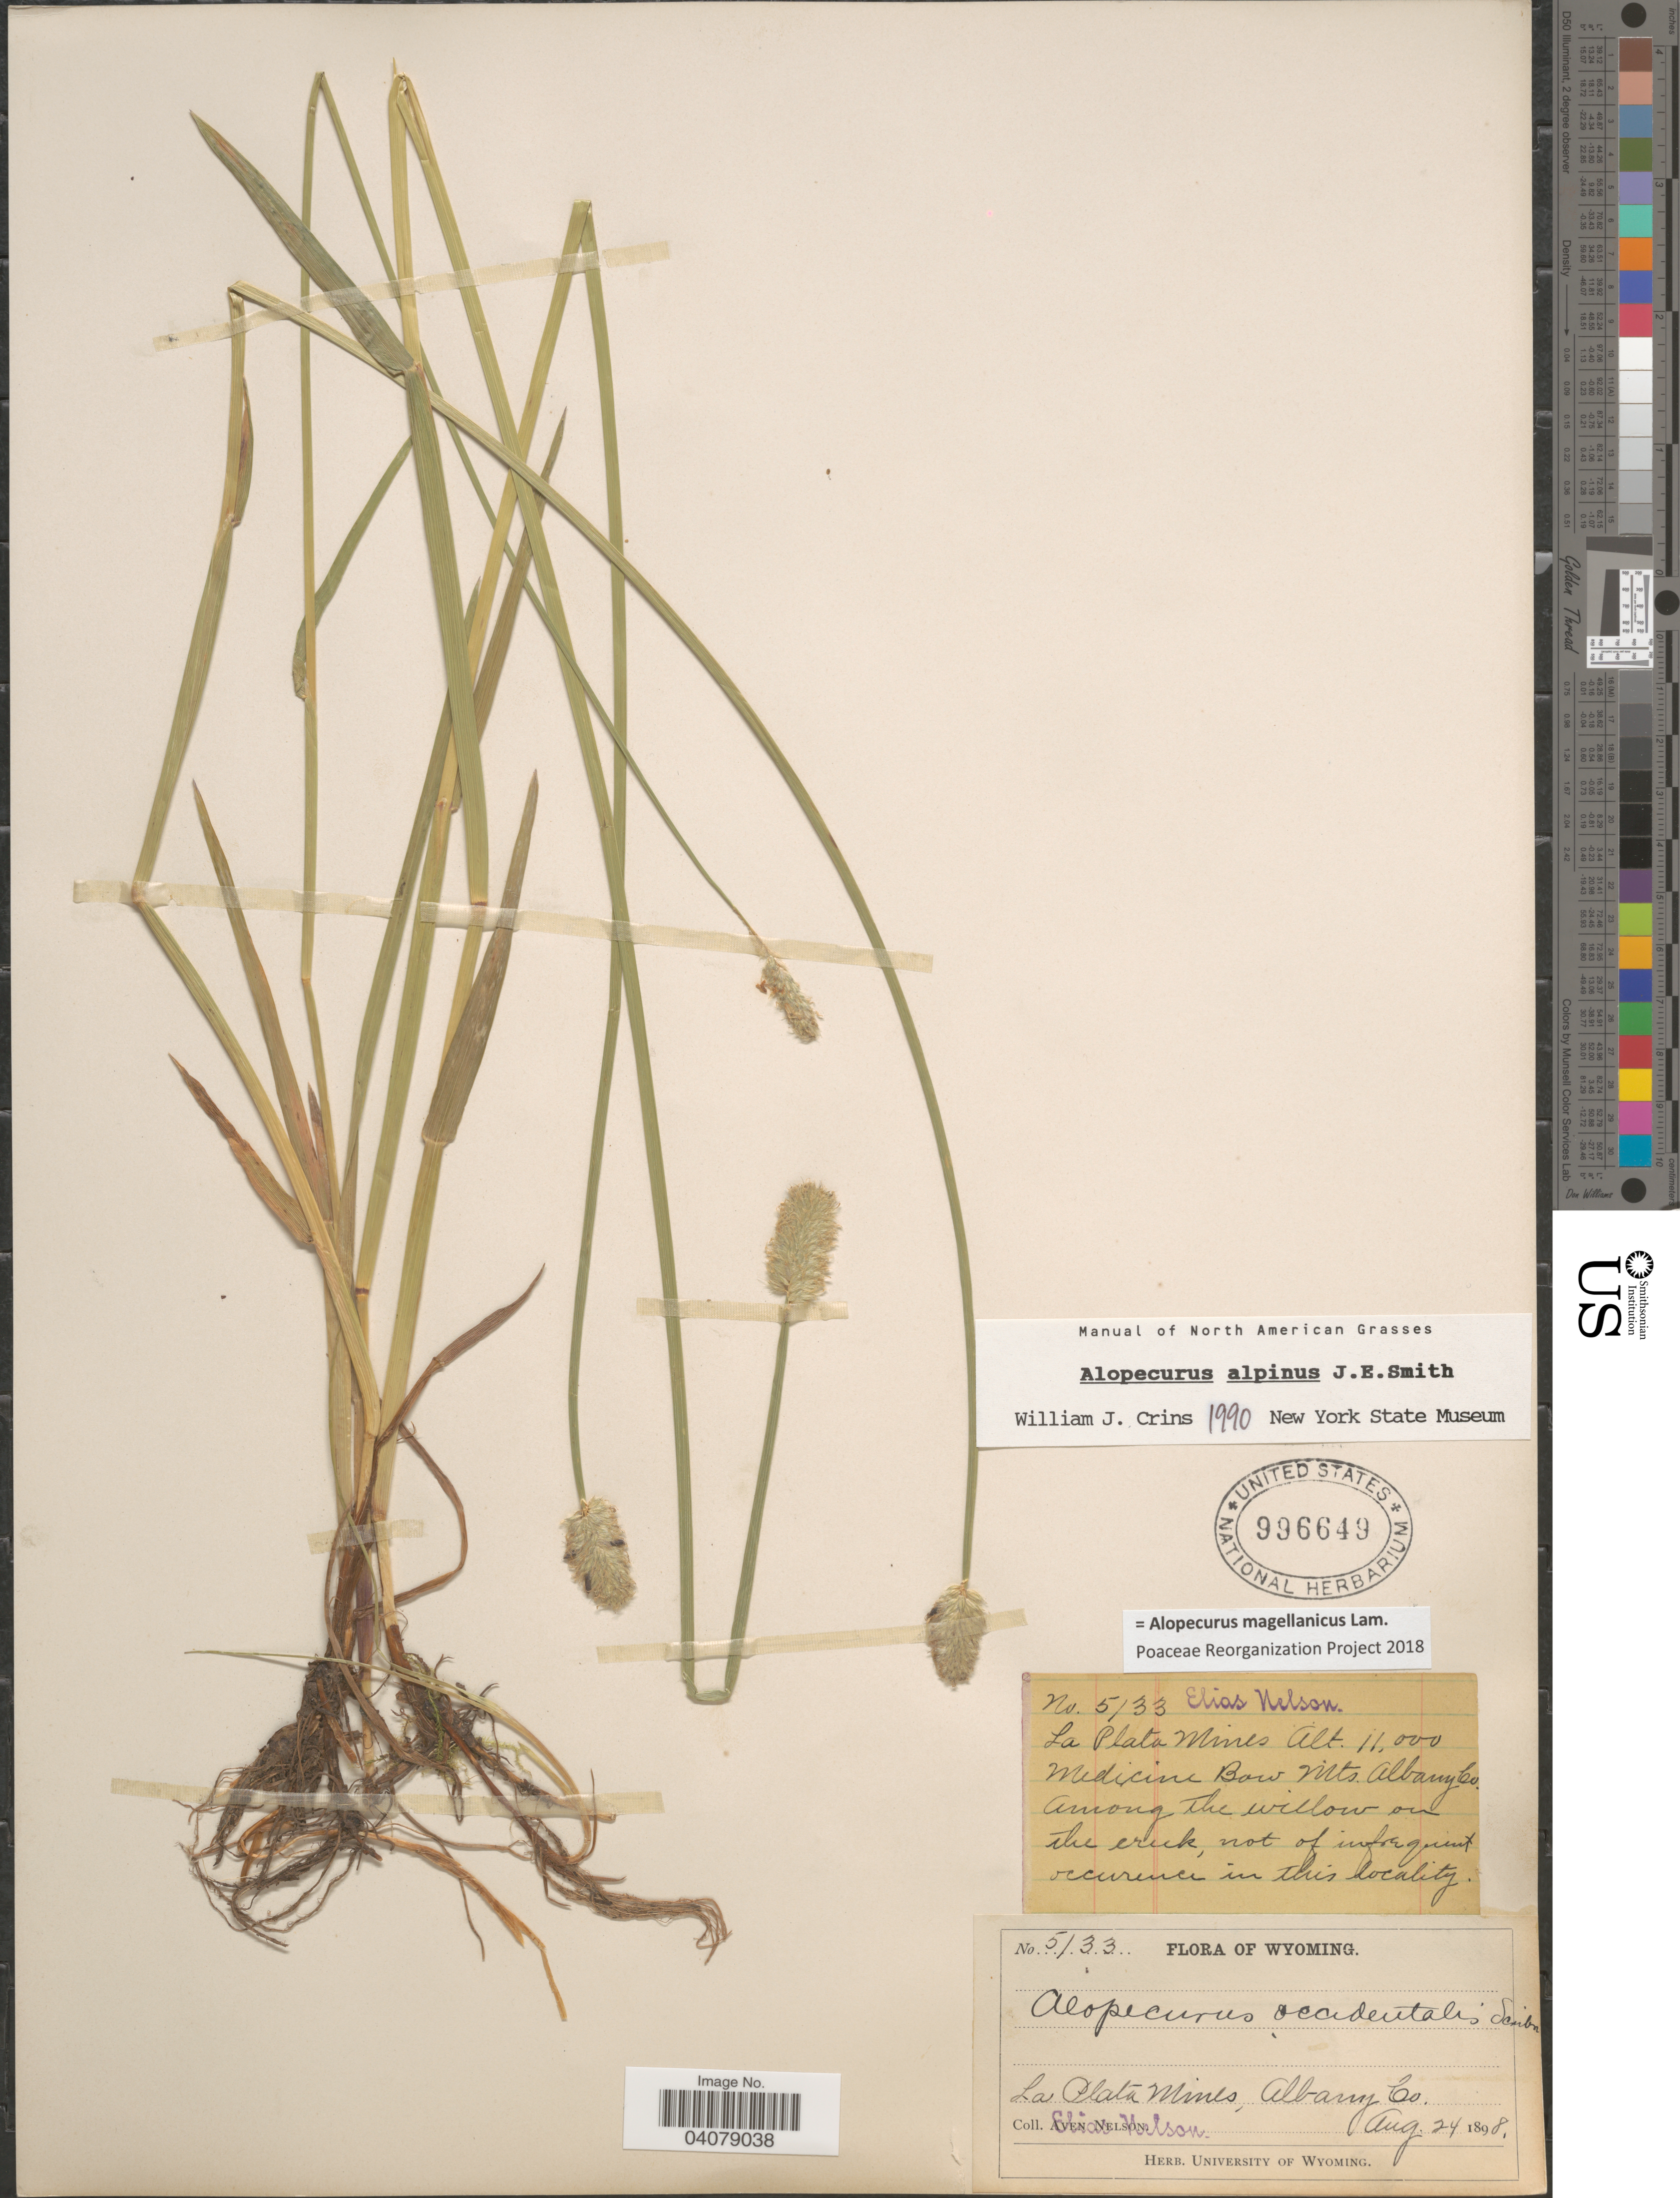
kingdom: Plantae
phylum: Tracheophyta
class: Liliopsida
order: Poales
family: Poaceae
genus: Alopecurus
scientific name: Alopecurus magellanicus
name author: Lam.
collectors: E. Nelson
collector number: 5133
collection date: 1898-08-24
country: United States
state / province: Wyoming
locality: La Plata Mines. Medicine Bow Mts. Albany Co. Among The Willow on The creek.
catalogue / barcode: US 996649